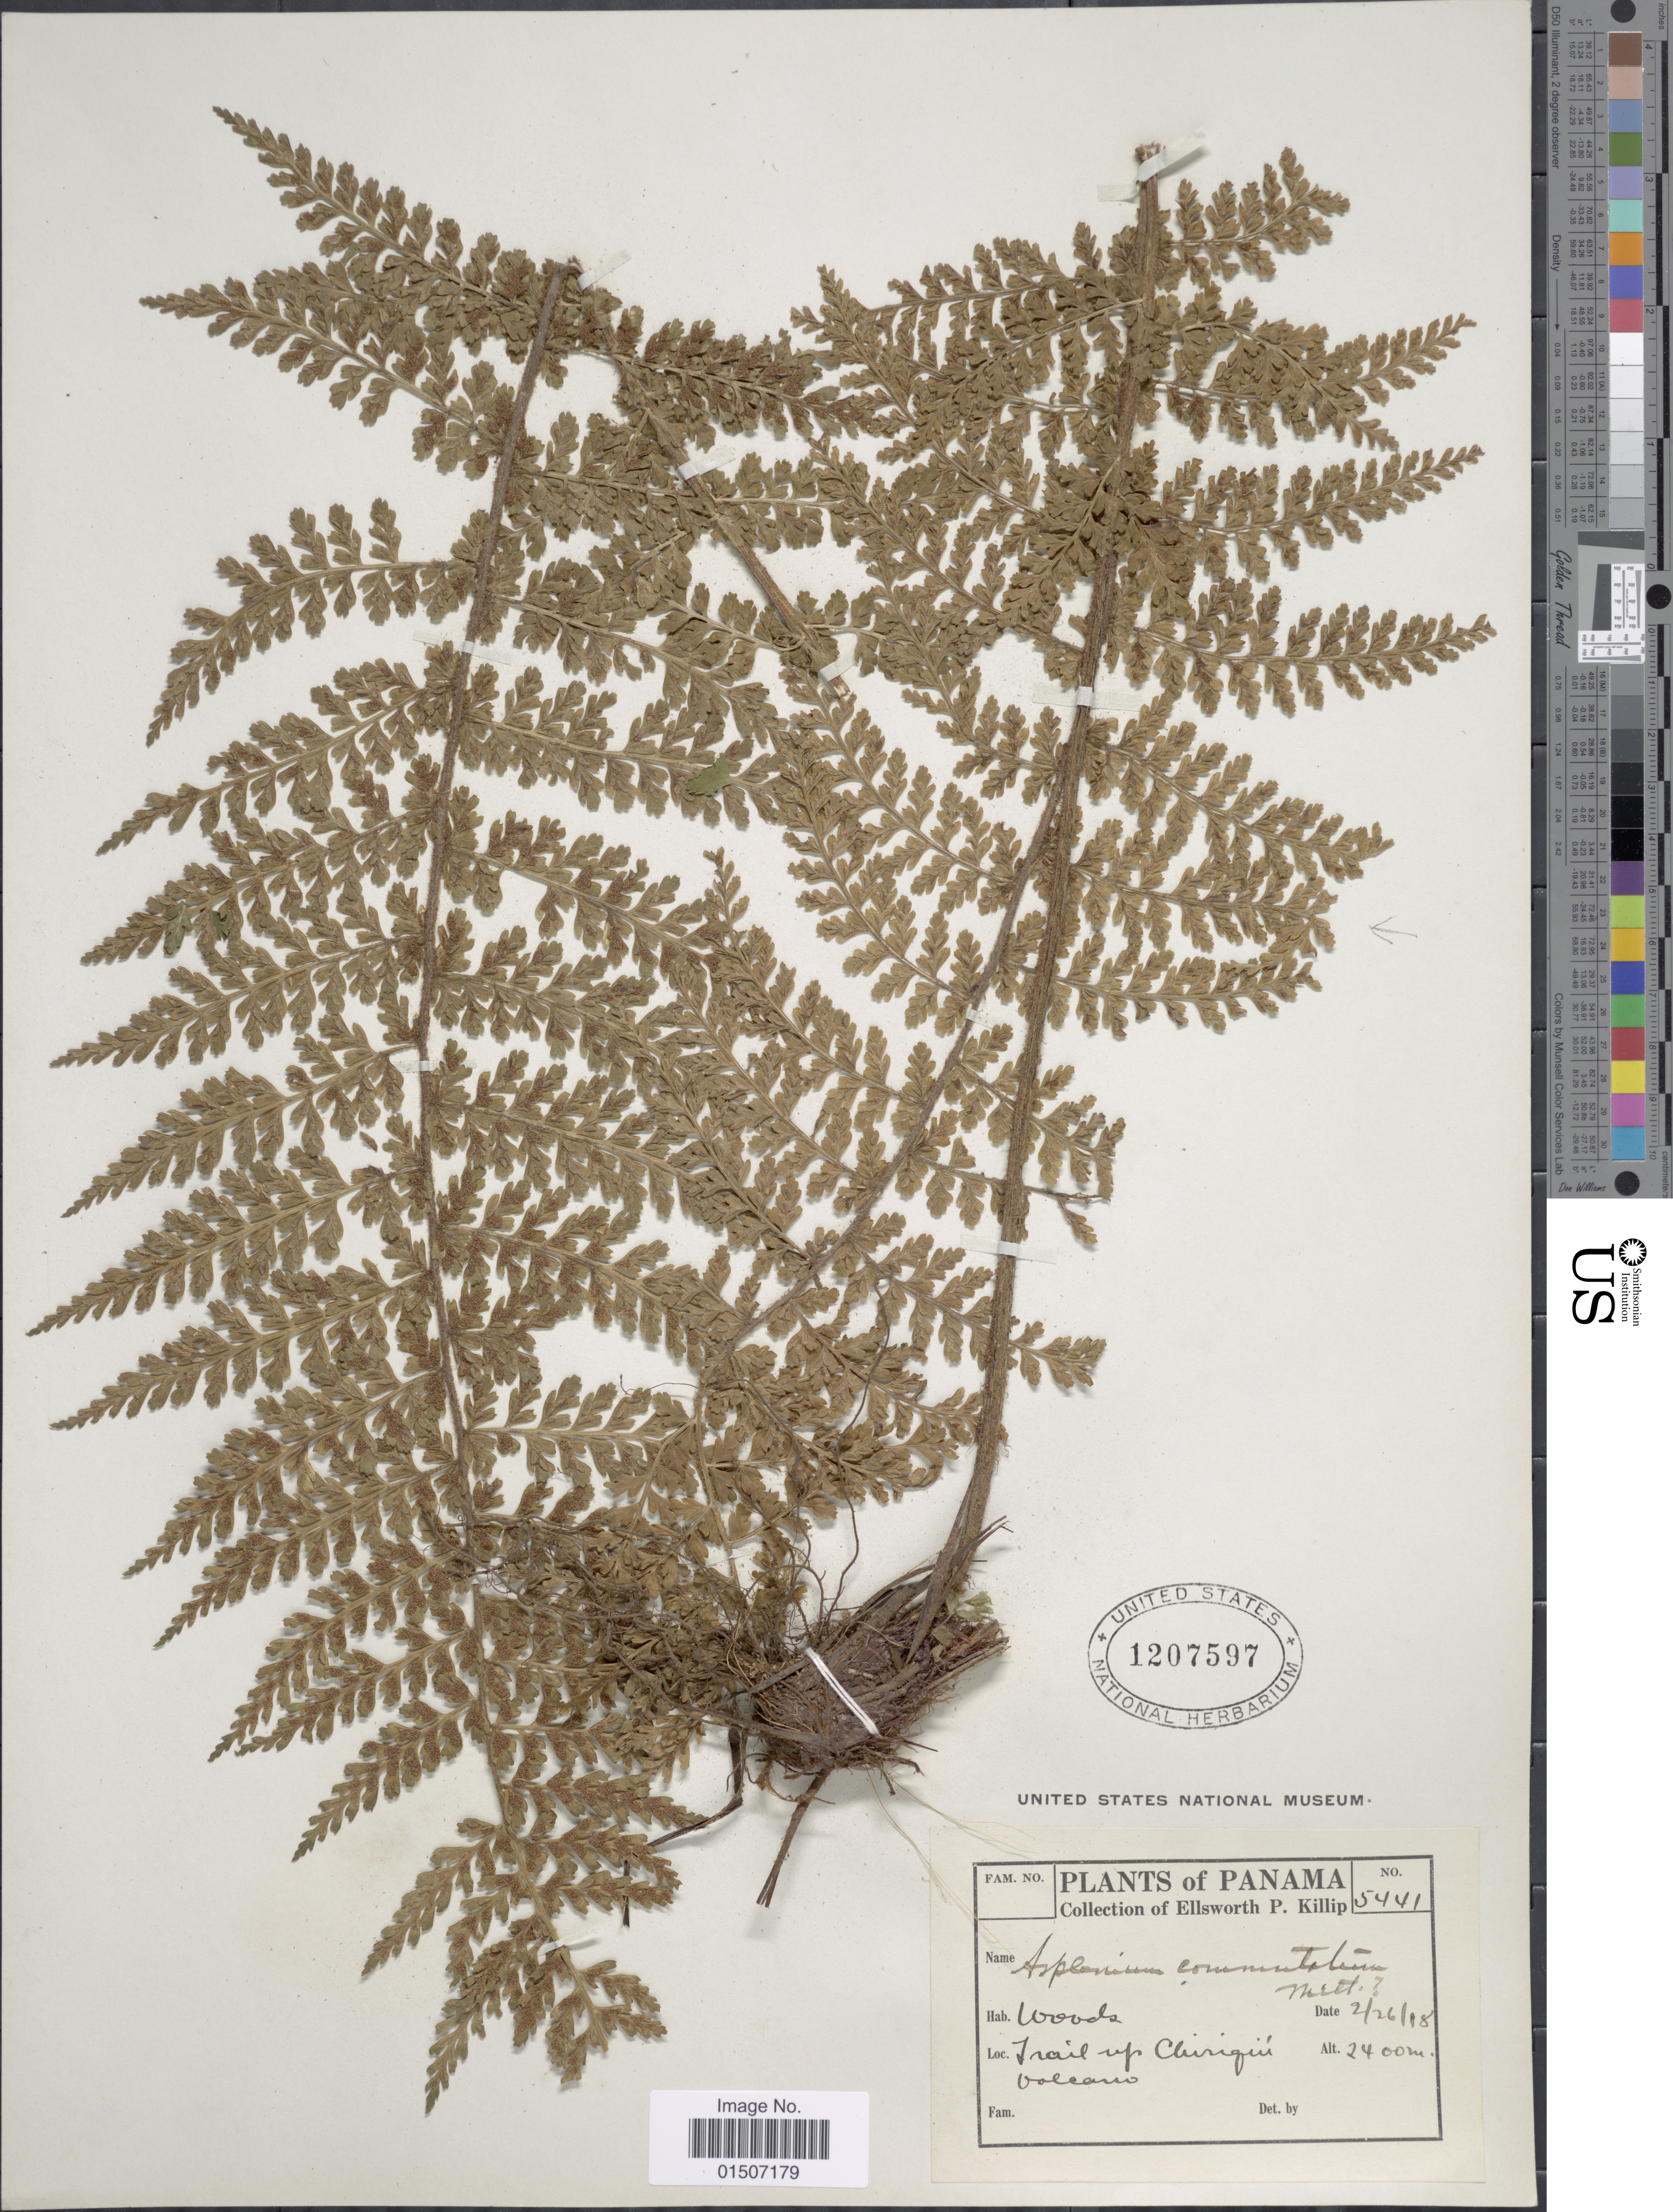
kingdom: Plantae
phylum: Tracheophyta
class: Polypodiopsida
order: Polypodiales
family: Aspleniaceae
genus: Asplenium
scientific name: Asplenium myapteron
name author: Fée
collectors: E. P. Killip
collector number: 5441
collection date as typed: Transcribed d/m/y: 26/2/18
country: Panama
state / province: Chiriqui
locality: Trail up Chiriquí volcano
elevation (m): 2400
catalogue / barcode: US 1207597